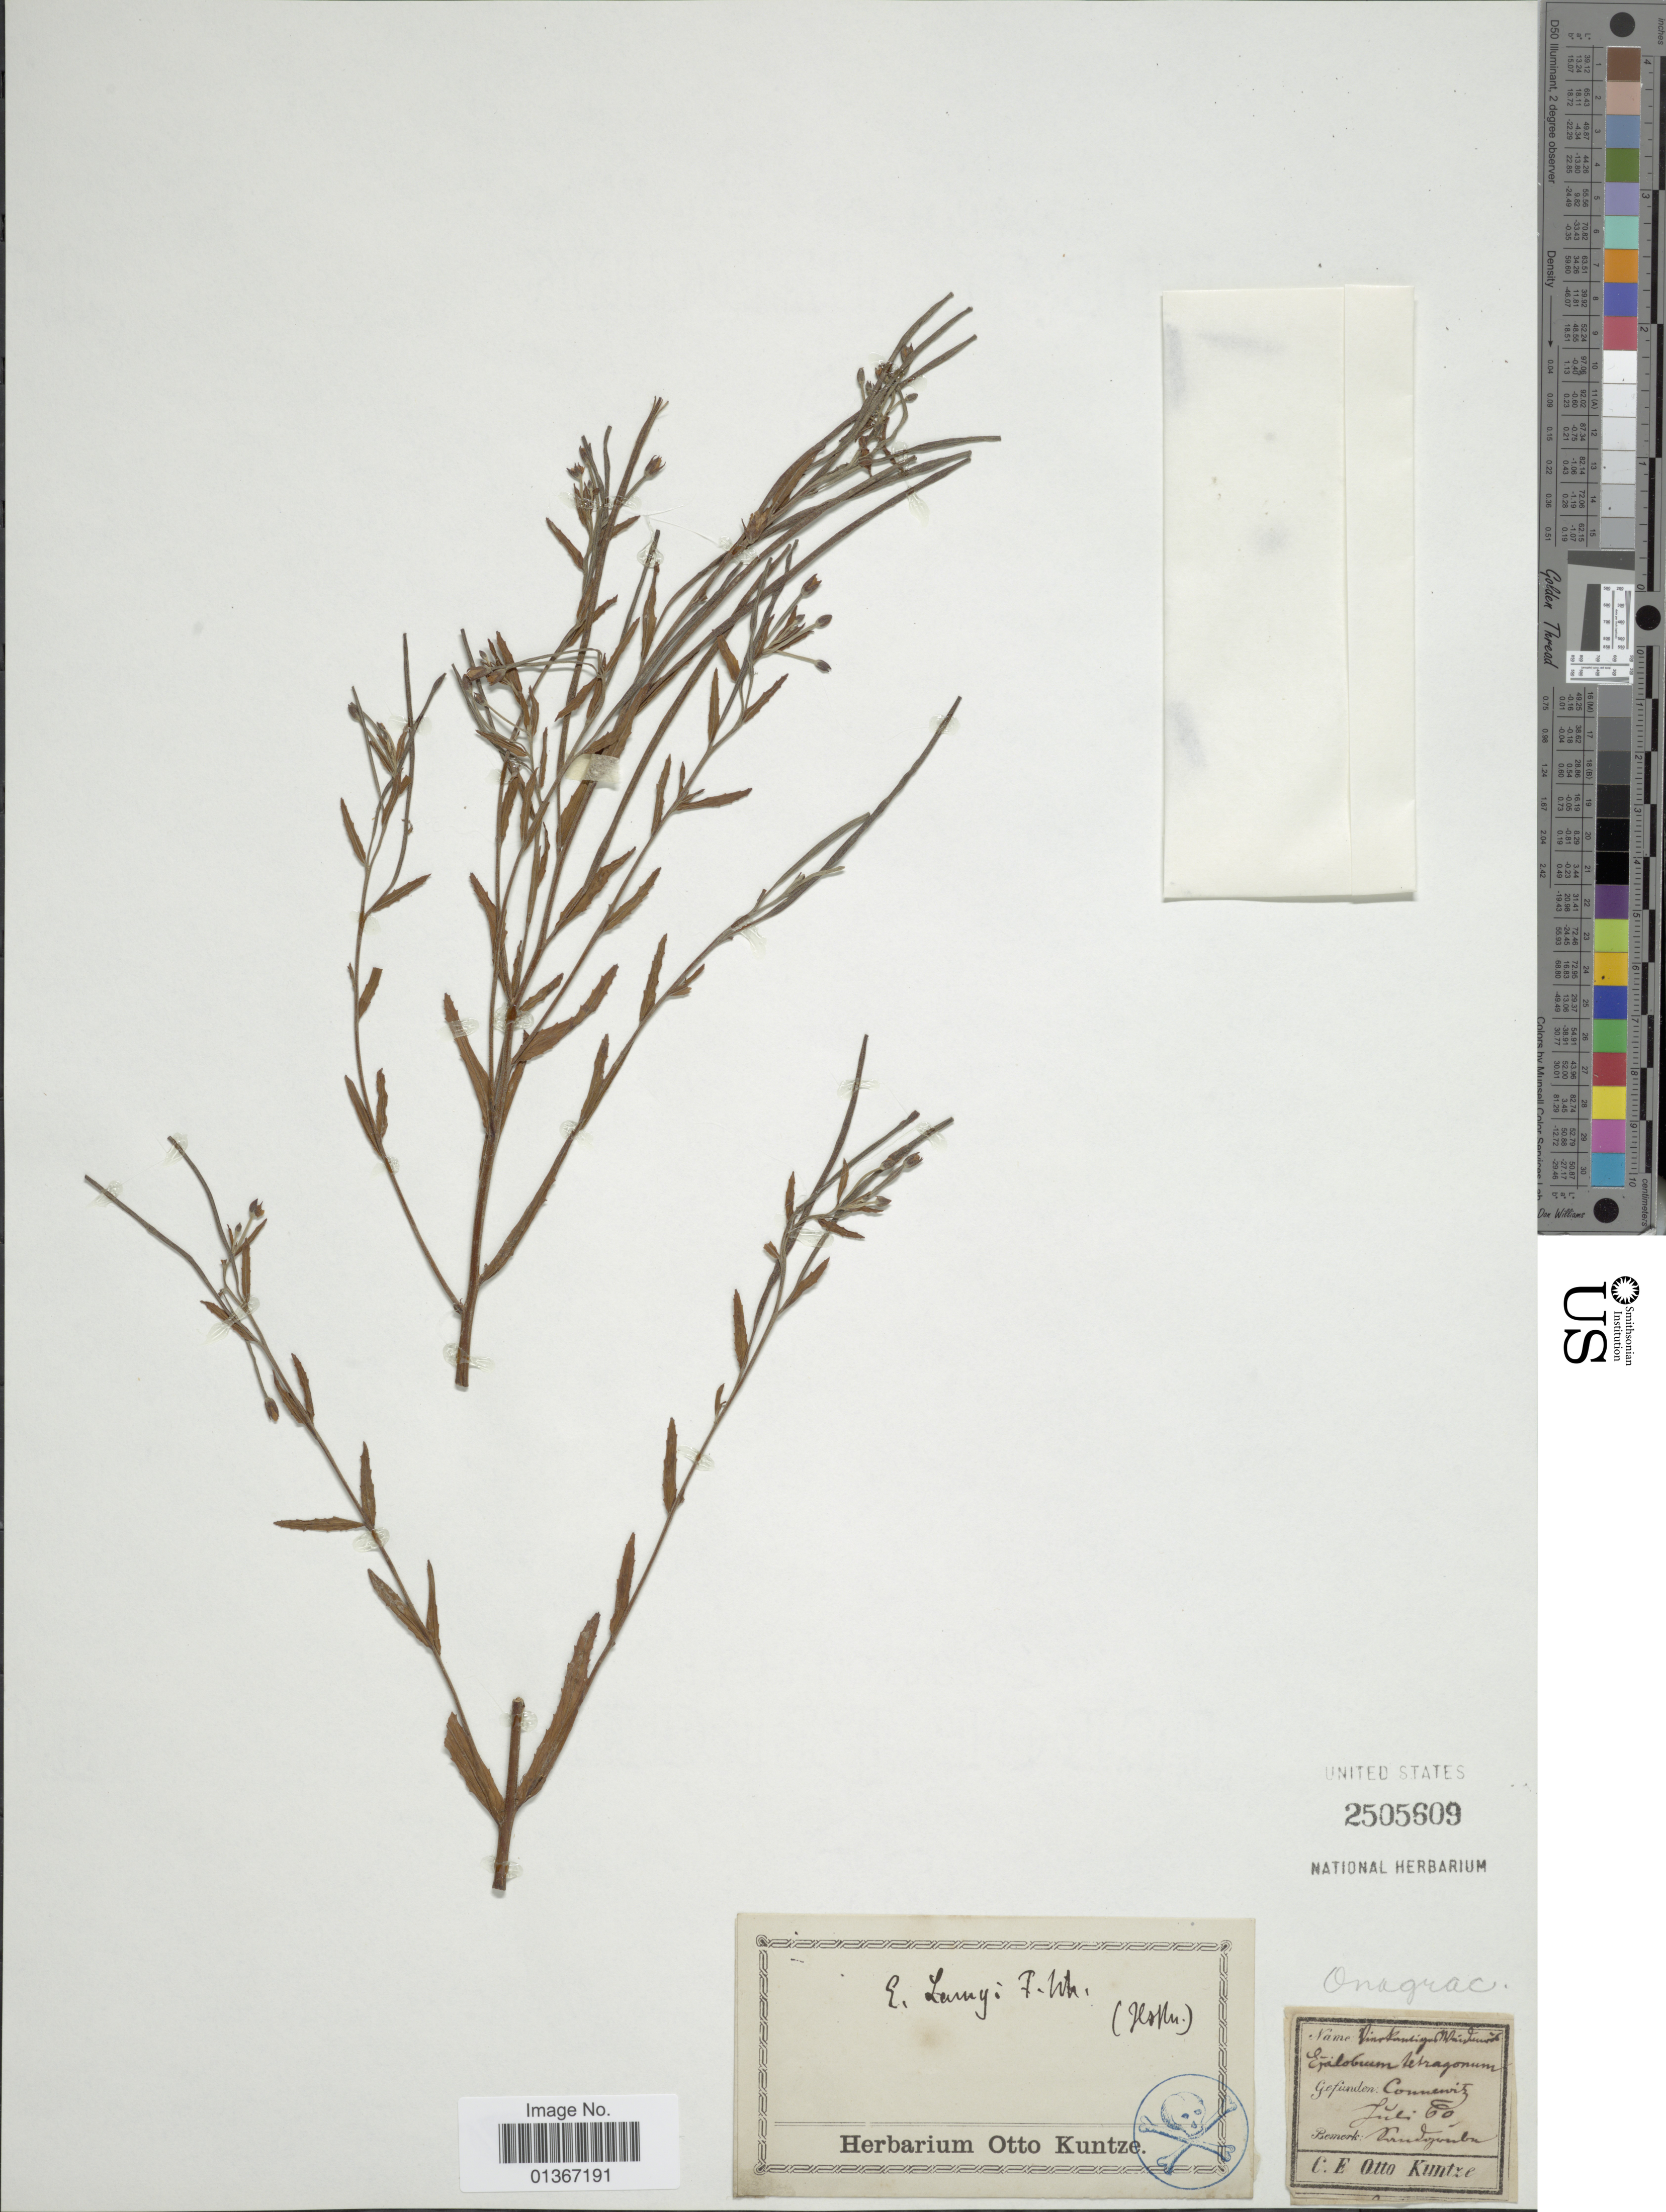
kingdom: Plantae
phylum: Tracheophyta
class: Magnoliopsida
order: Myrtales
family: Onagraceae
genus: Epilobium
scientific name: Epilobium tetragonum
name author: L.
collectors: C.E.O. Kuntze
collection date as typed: Transcribed d/m/y: /7/60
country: Germany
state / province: Sachsen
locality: Connewitz.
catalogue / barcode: US 2505609